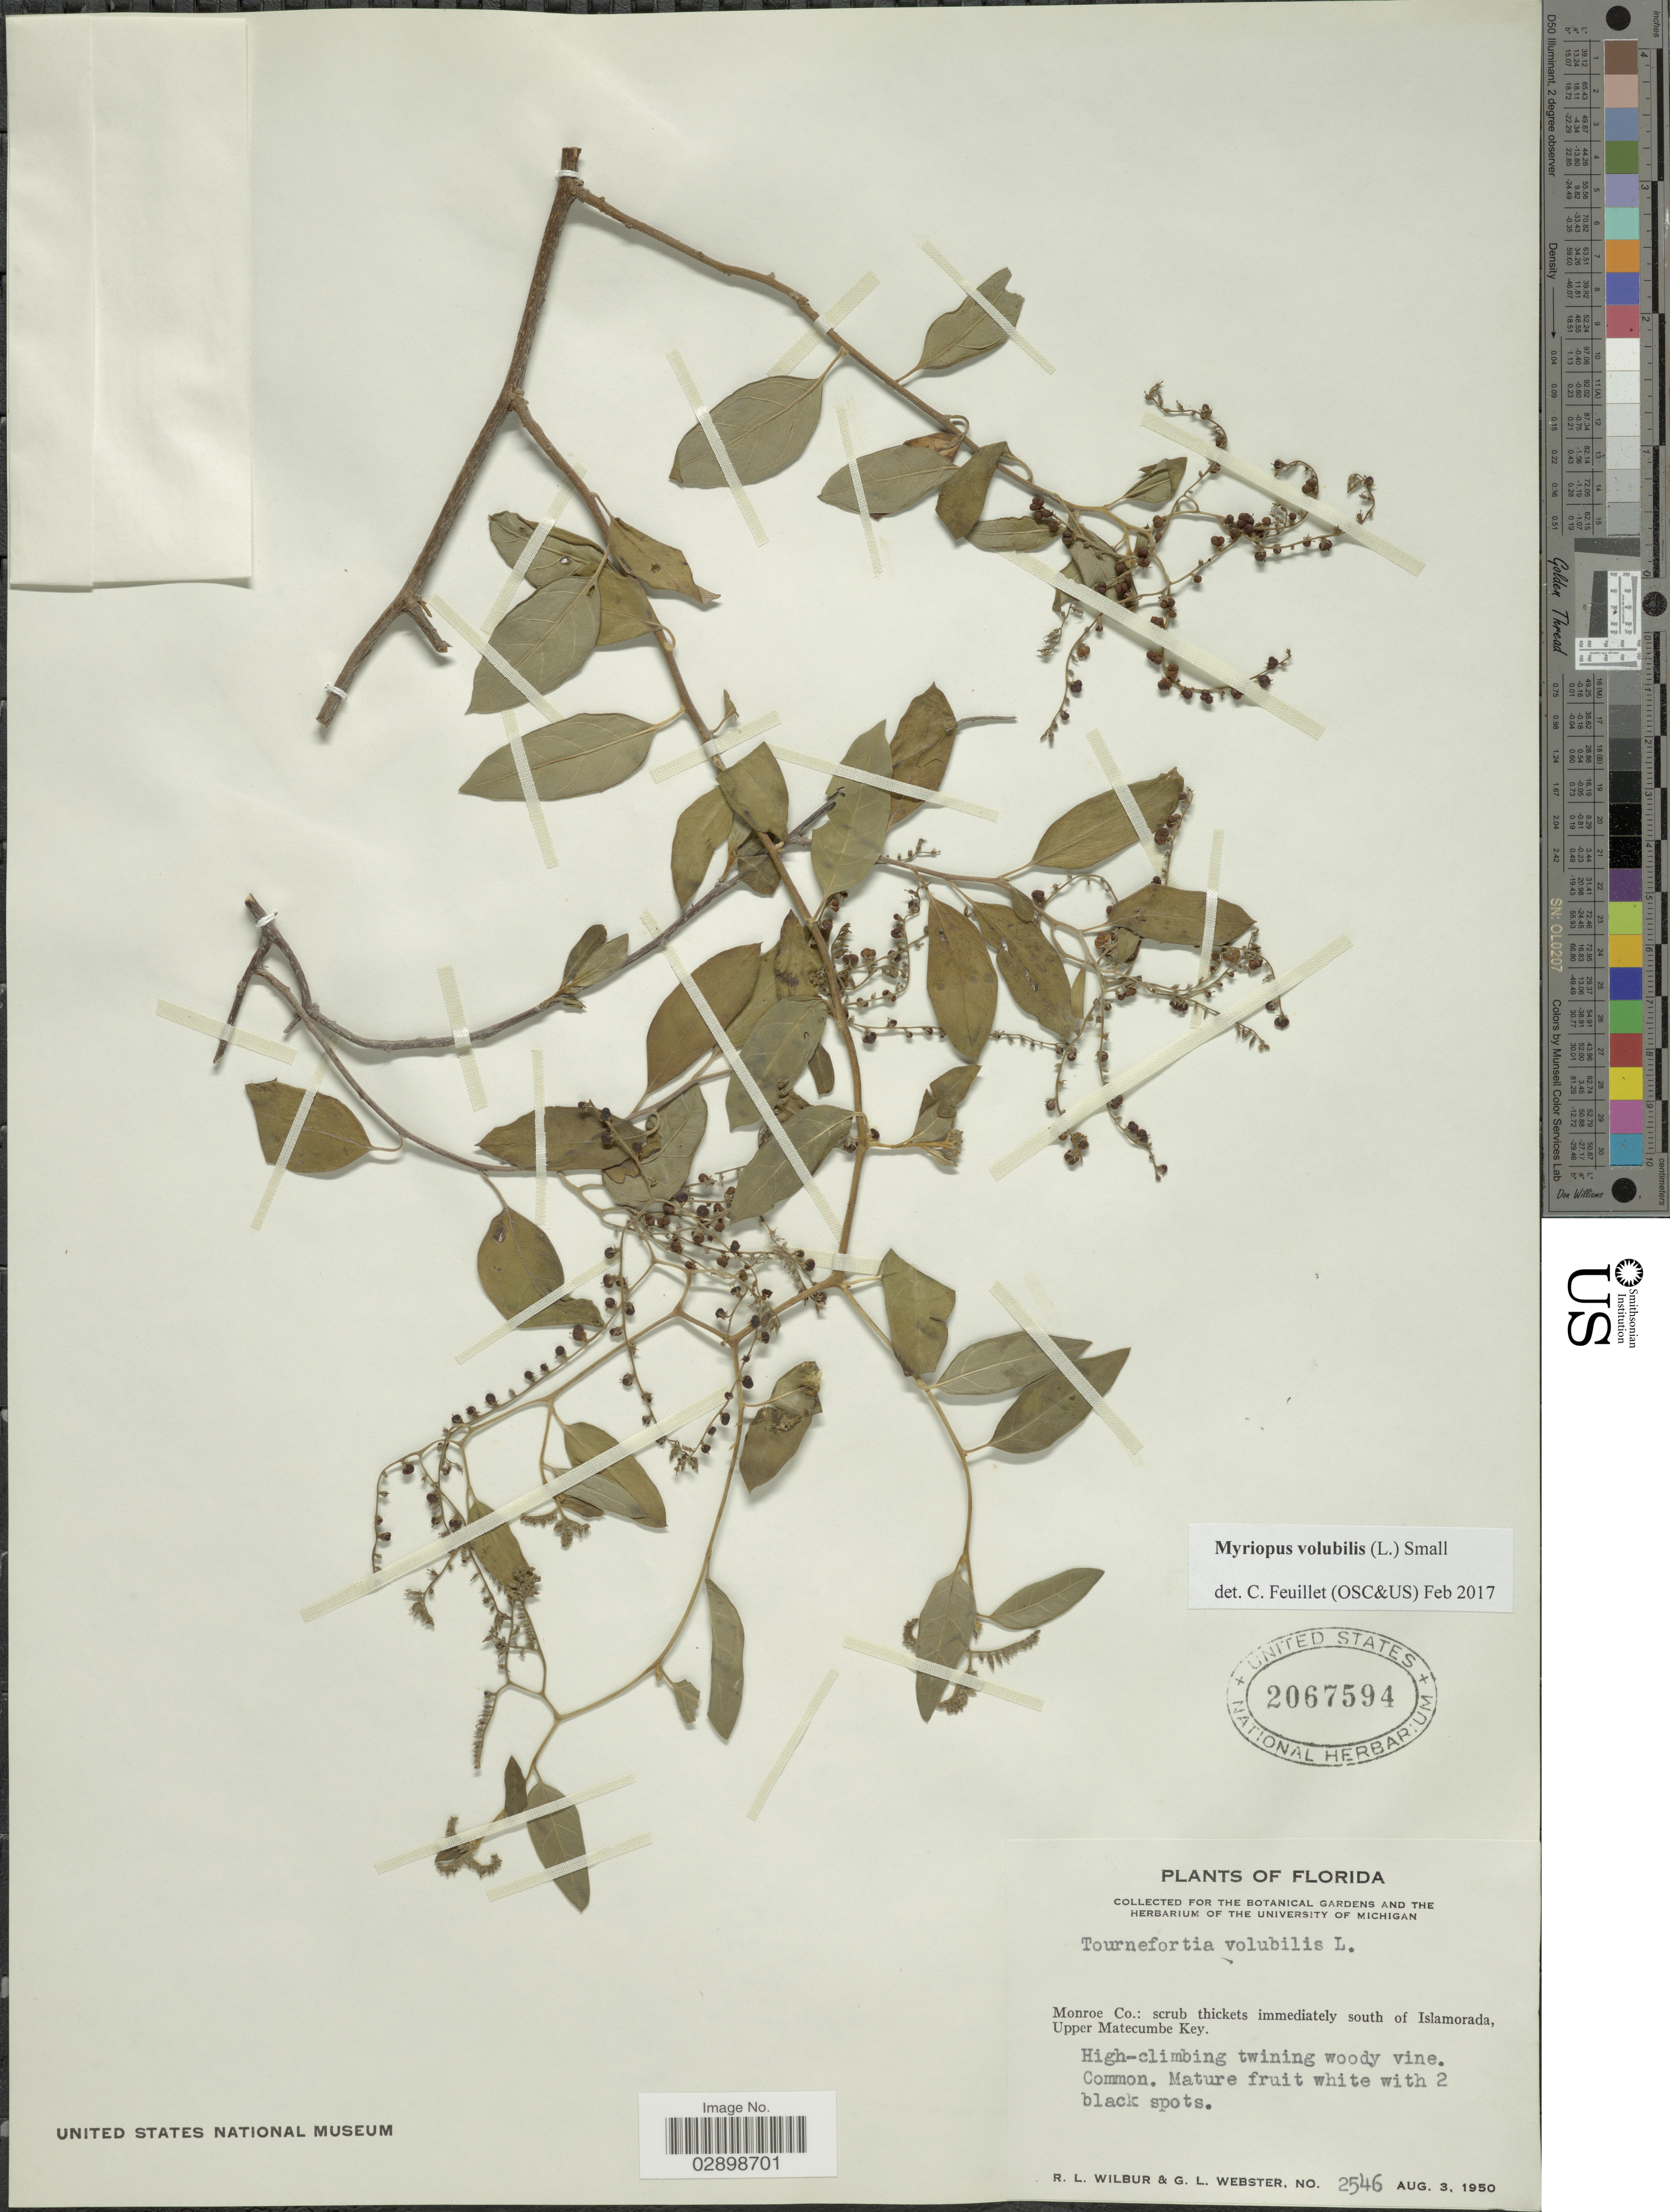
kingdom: Plantae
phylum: Tracheophyta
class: Magnoliopsida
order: Boraginales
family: Heliotropiaceae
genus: Myriopus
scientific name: Myriopus volubilis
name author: (L.) Small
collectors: R. L. Wilbur & G. L. Webster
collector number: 2546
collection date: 1950-08-03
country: United States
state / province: Florida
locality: Monroe Co.: scrub thickets immediately south of Islamorada, Upper Matecumbe Key.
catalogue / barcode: US 2067594